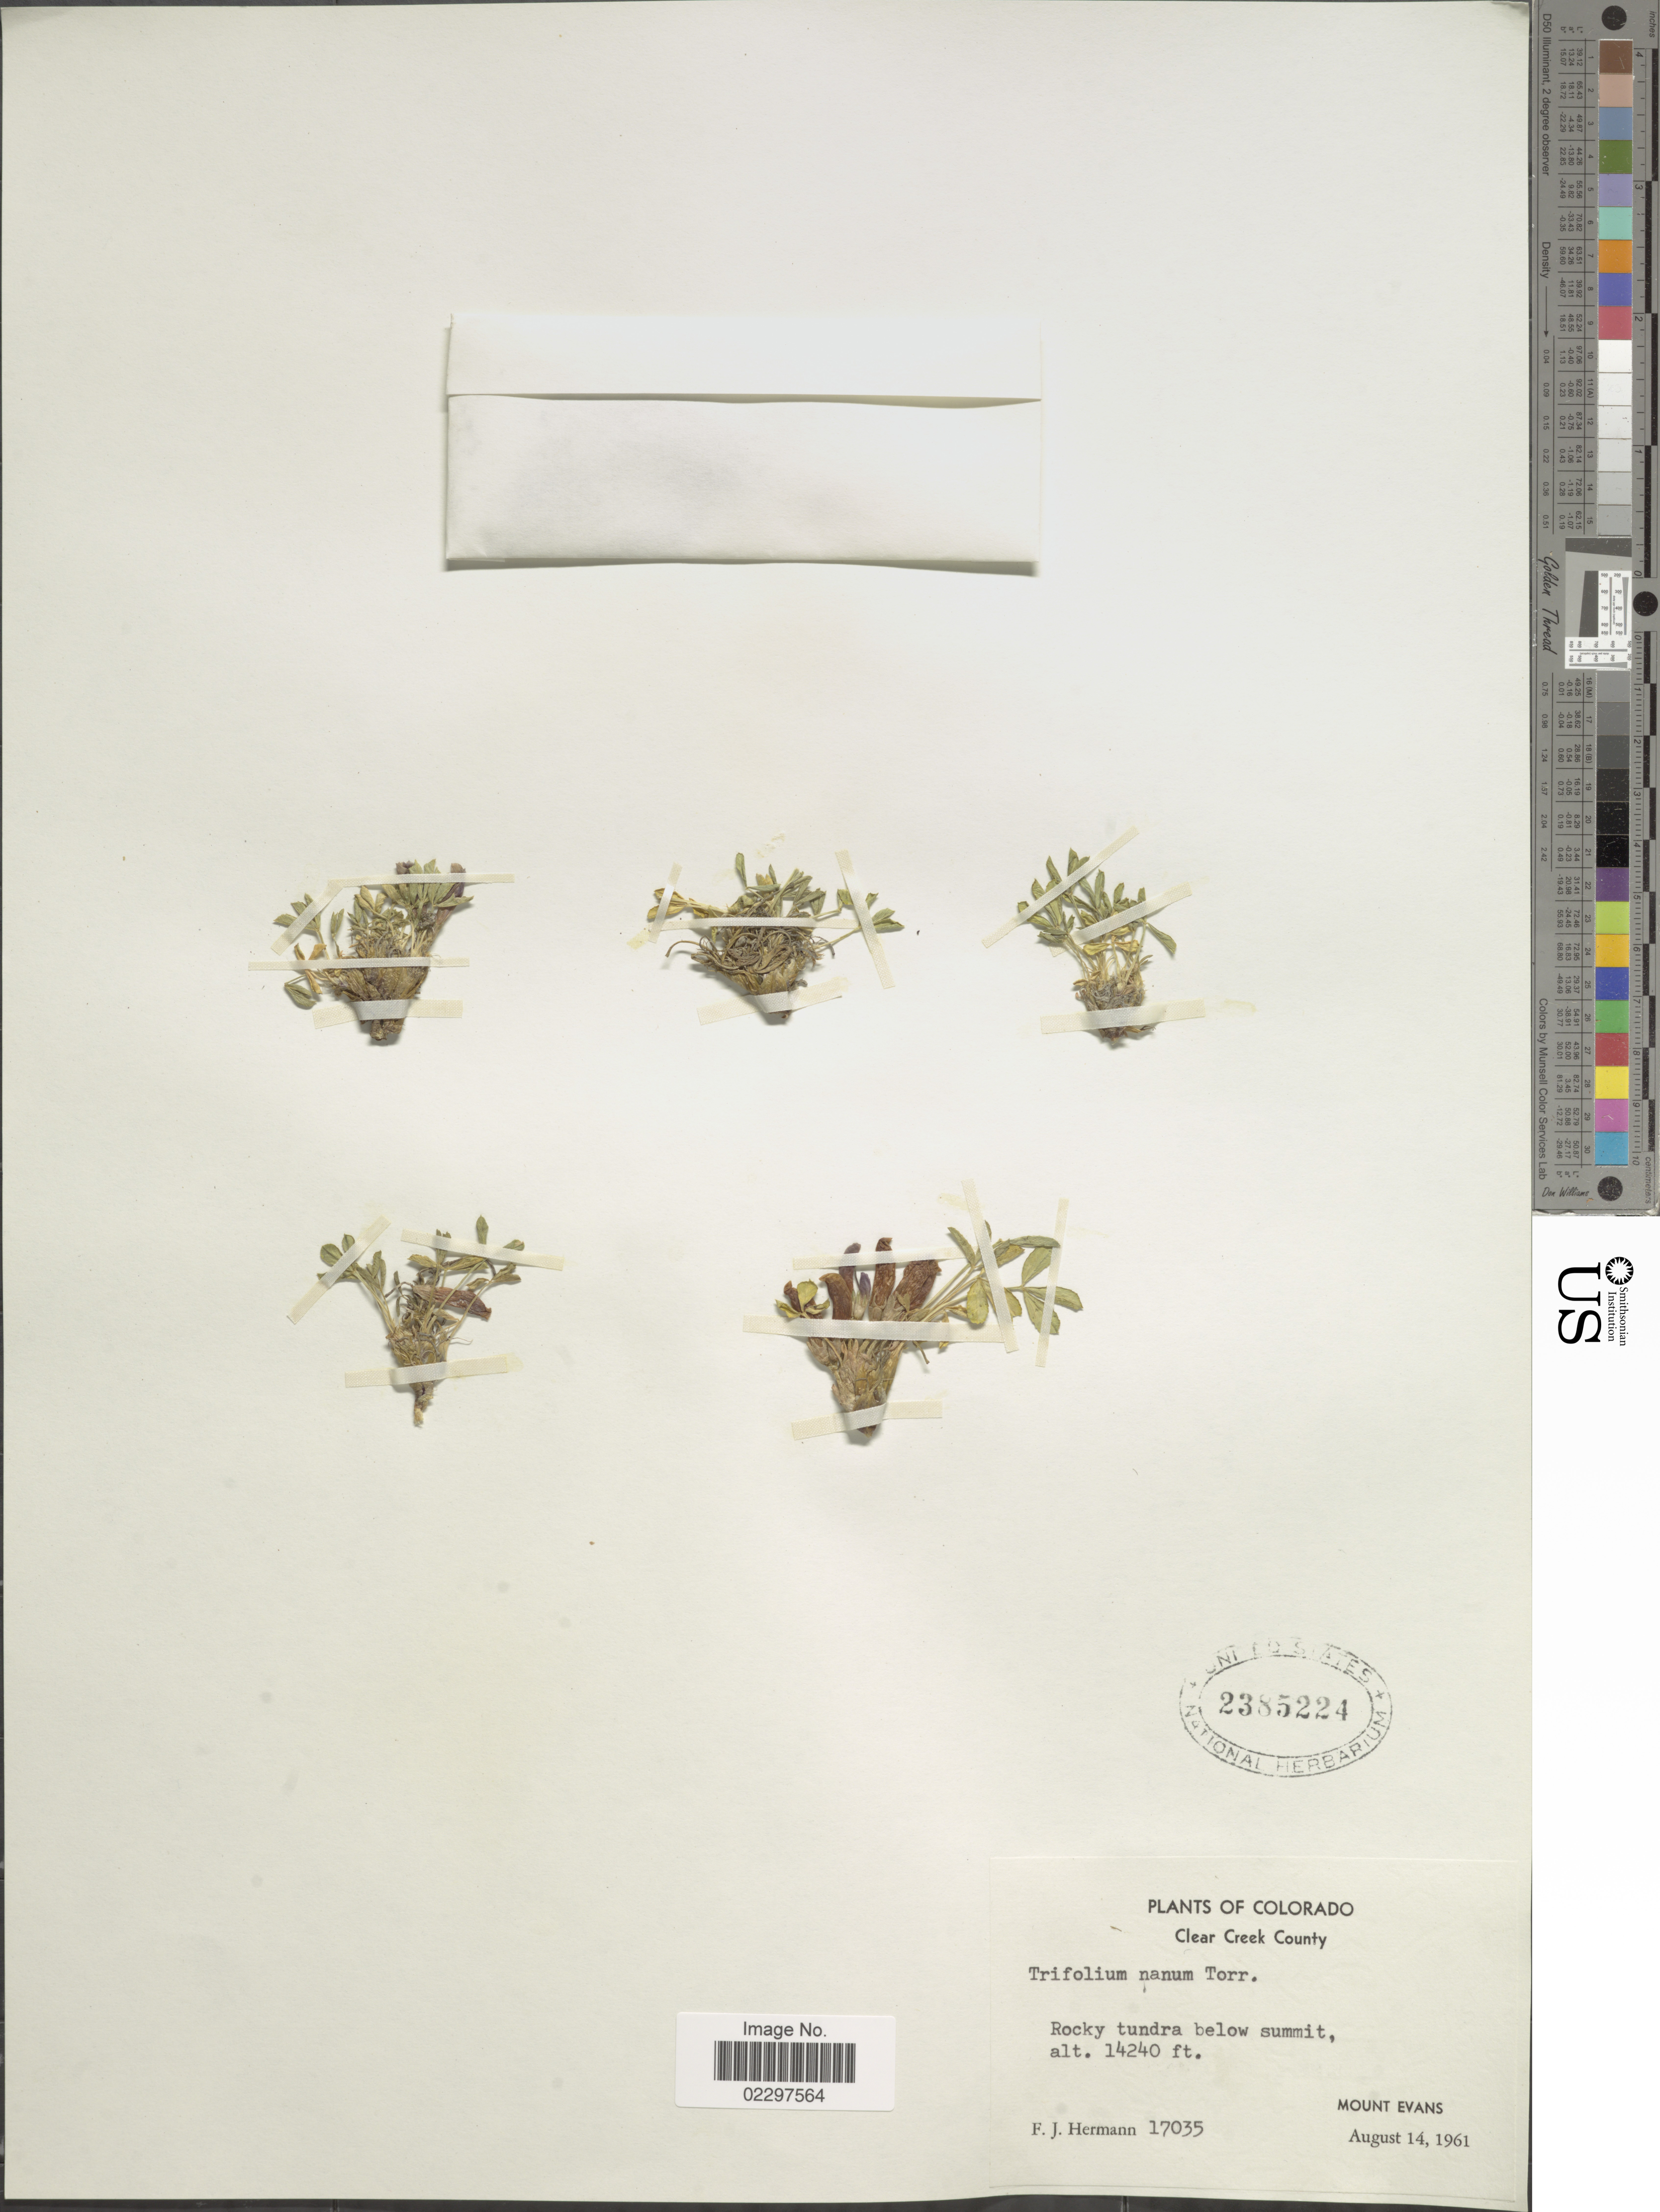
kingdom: Plantae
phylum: Tracheophyta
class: Magnoliopsida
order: Fabales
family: Fabaceae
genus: Trifolium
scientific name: Trifolium nanum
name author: Torr.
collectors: F. J. Hermann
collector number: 17035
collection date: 1961-08-14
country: United States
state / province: Colorado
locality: Clear Creek County. Rocky tundra below summit, Mount Evans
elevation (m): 4340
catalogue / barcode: US 2385224